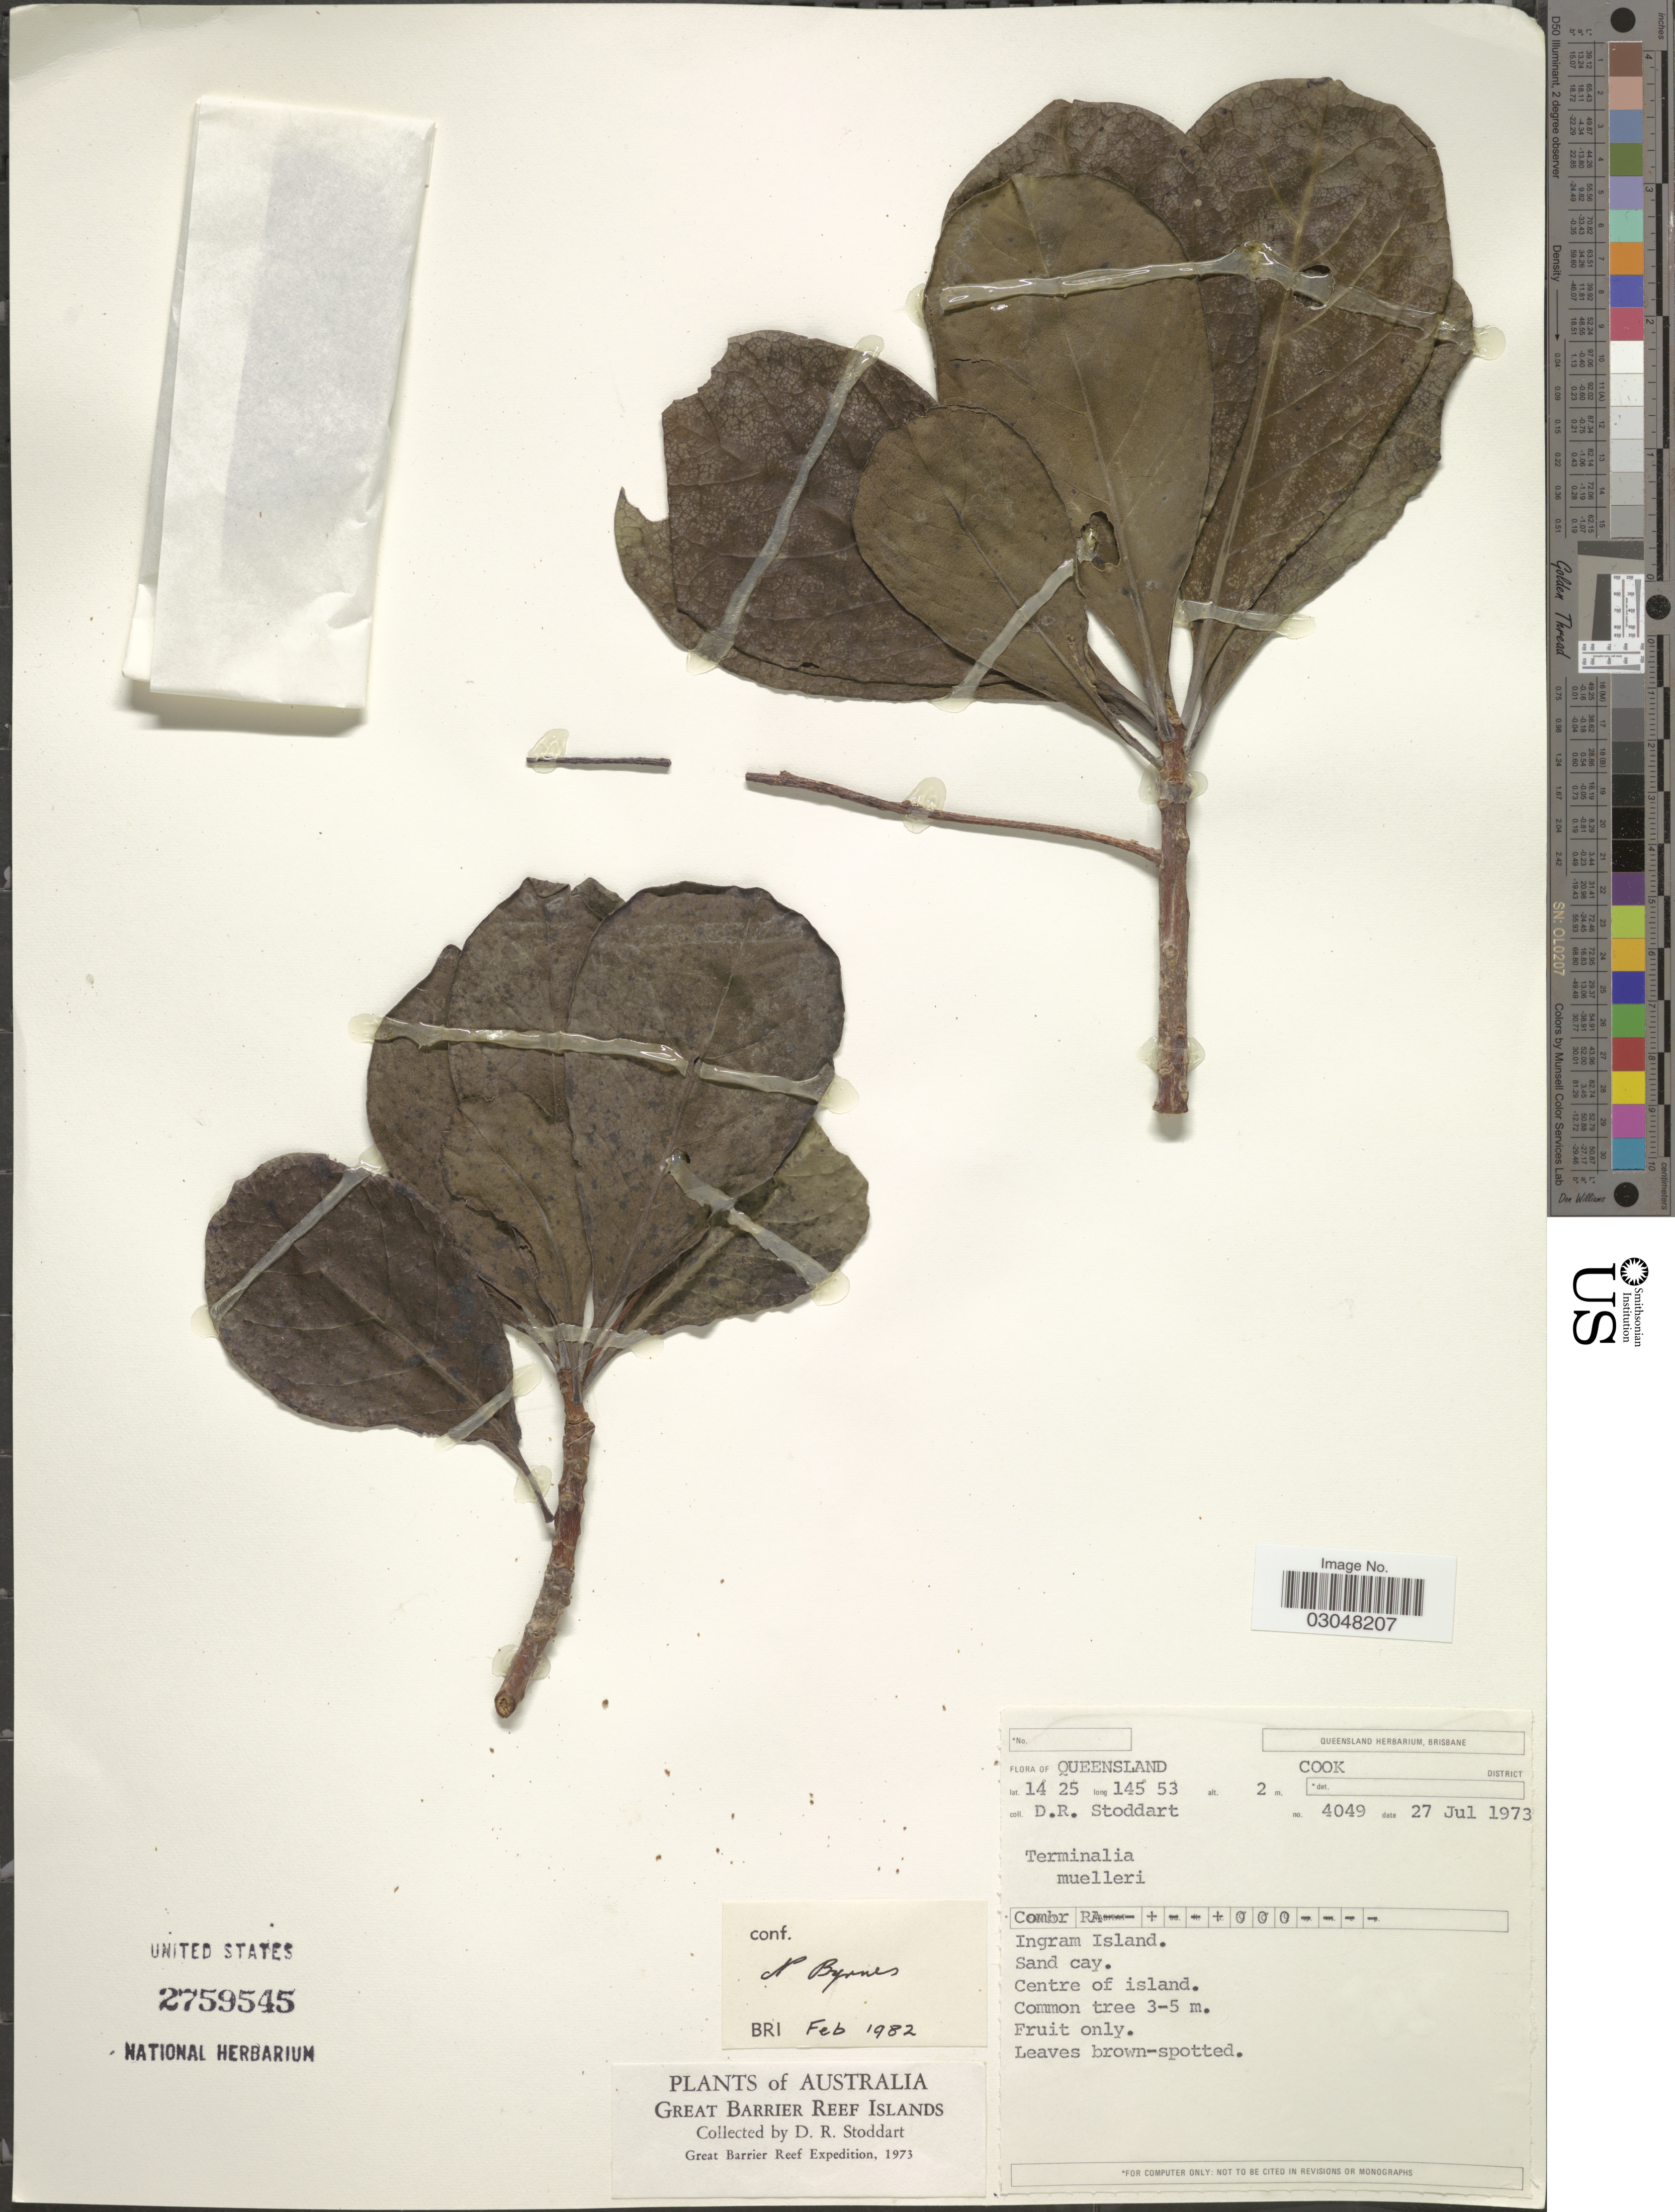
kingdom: Plantae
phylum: Tracheophyta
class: Magnoliopsida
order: Myrtales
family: Combretaceae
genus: Terminalia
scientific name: Terminalia muelleri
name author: Benth.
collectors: D. R. Stoddart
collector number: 4049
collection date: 1973-07-27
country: Australia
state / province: Queensland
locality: Cook District. Ingram Island. Great Barrier Reef Islands. Great Barrier Reef.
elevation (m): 2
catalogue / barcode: US 2759545